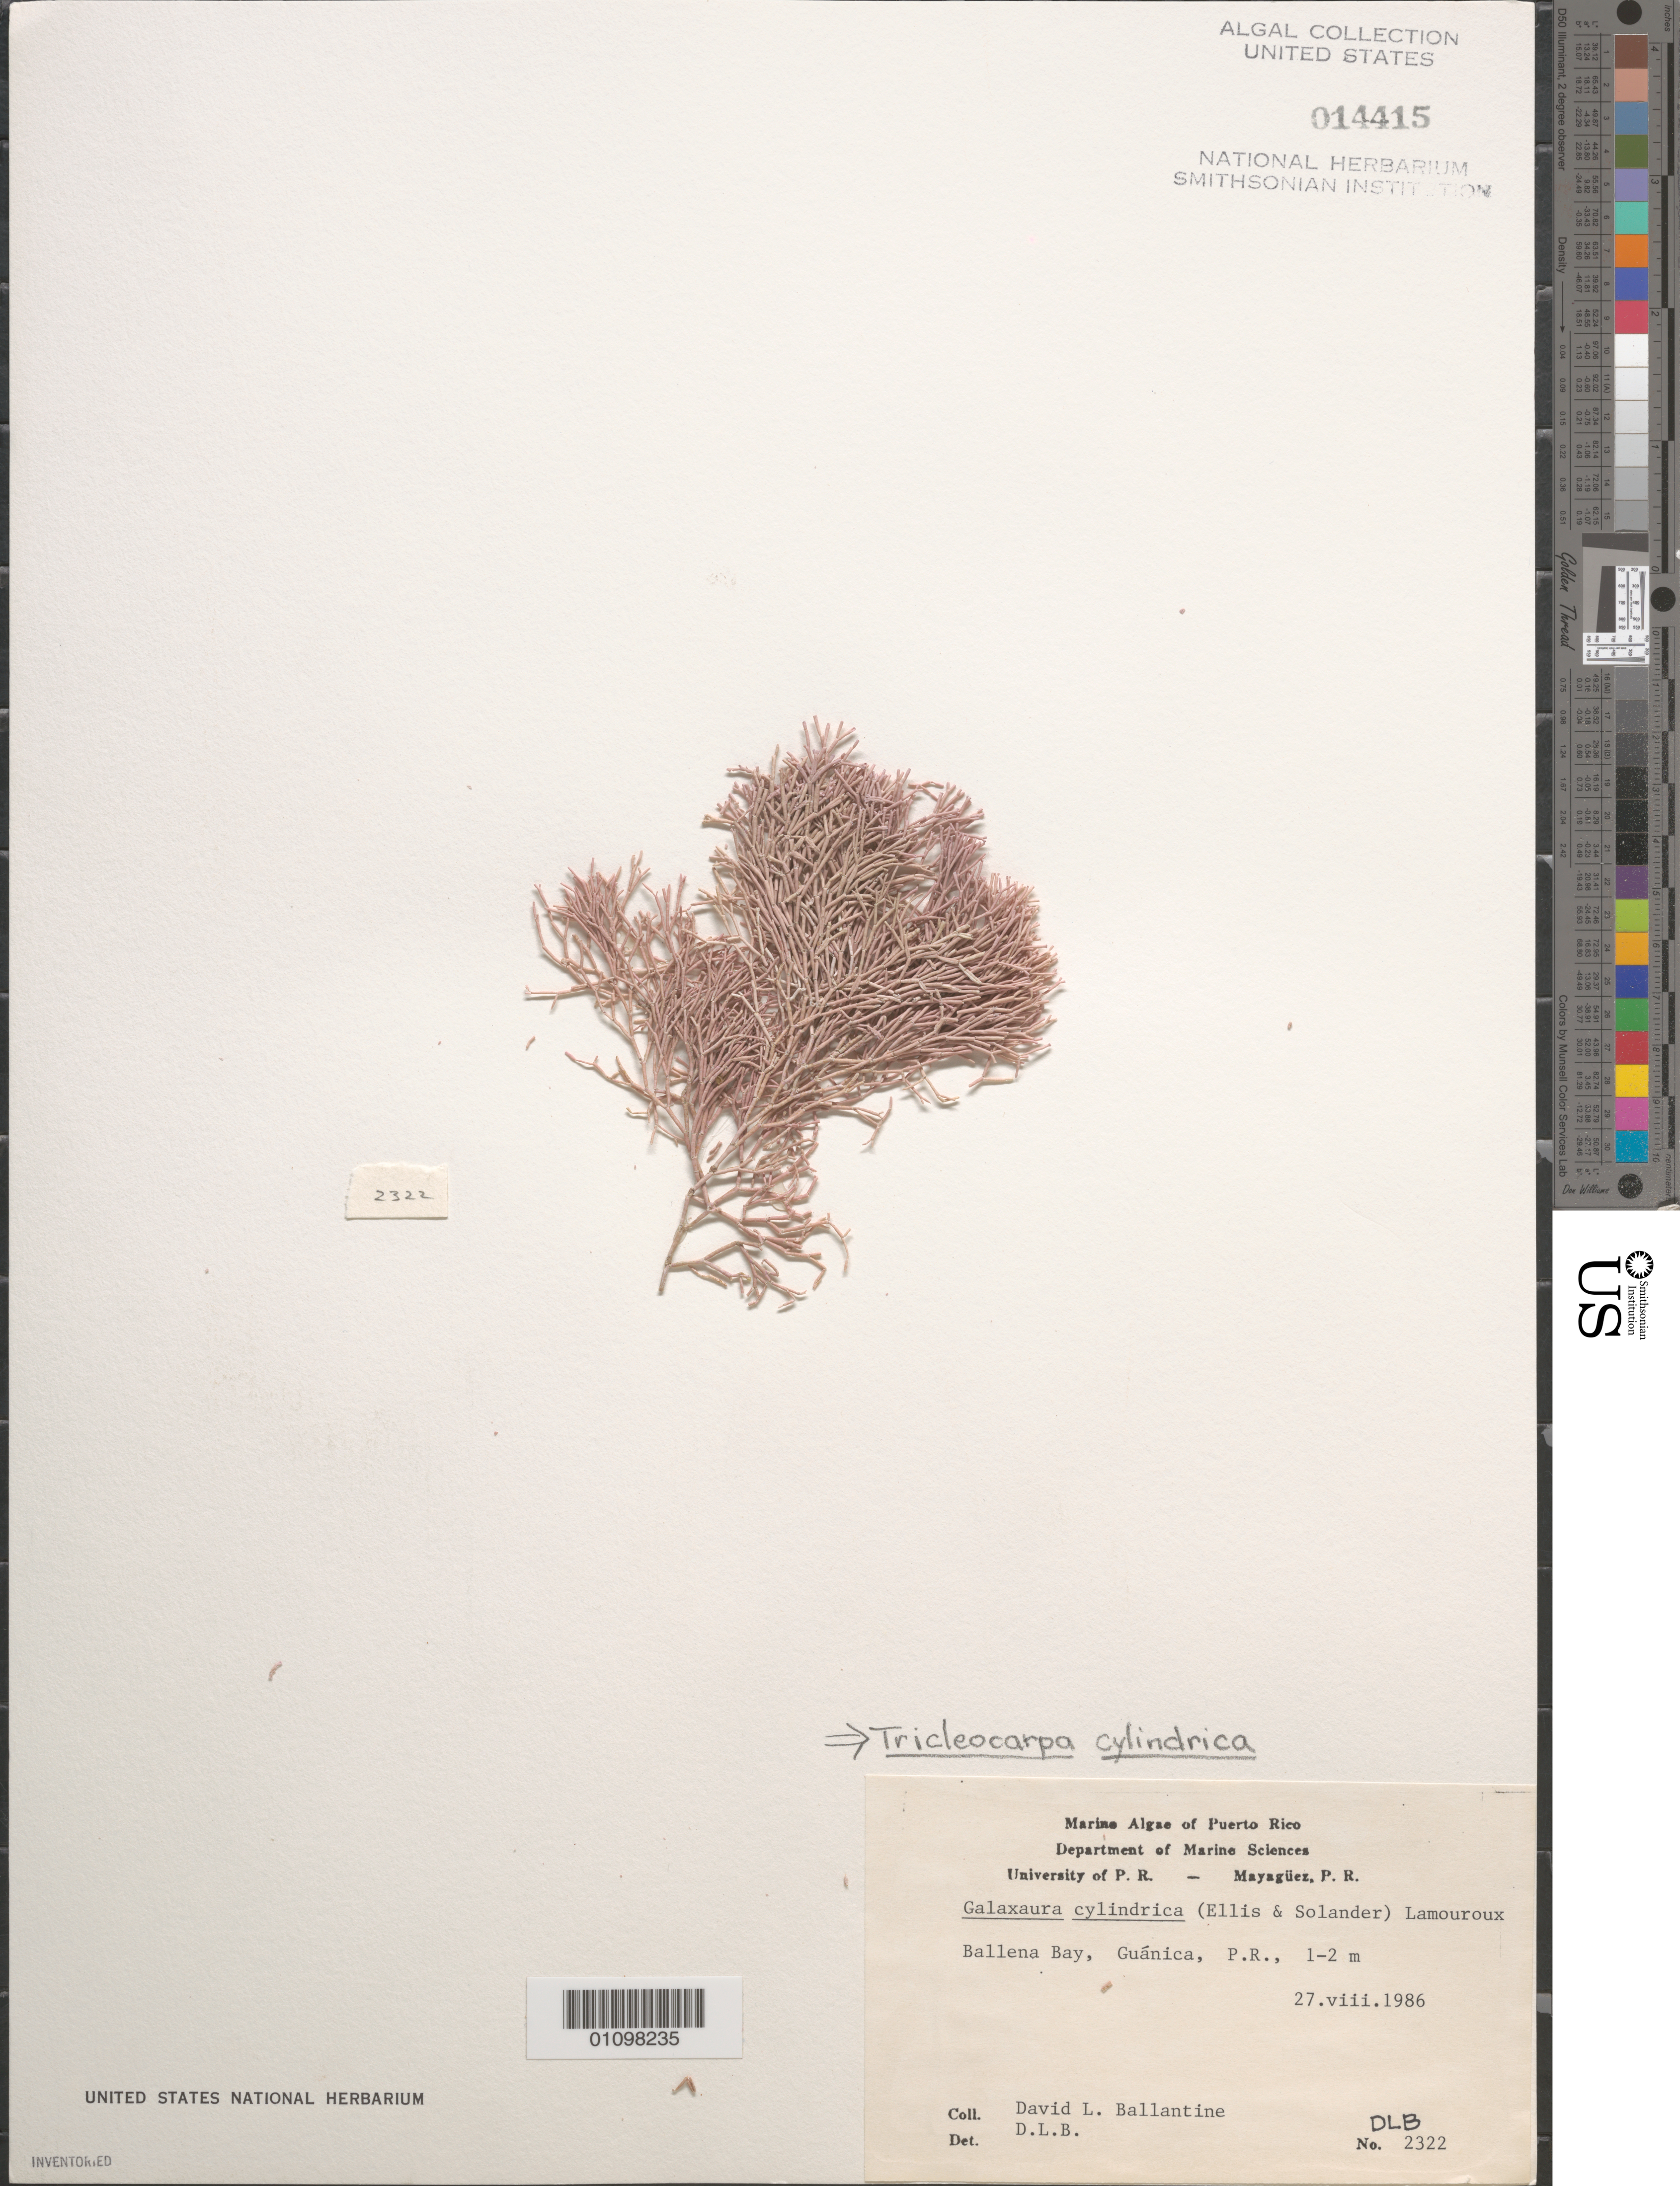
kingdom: Plantae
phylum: Rhodophyta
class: Florideophyceae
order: Nemaliales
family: Galaxauraceae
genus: Tricleocarpa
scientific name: Tricleocarpa cylindrica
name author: (Ellis & Sol.) Huisman & Borowitzka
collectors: D.L. Ballantine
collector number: DLB 2322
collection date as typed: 27 Aug 1986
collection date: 1986-08-27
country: Puerto Rico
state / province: Guanica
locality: Ballena bay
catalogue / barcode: US 14415